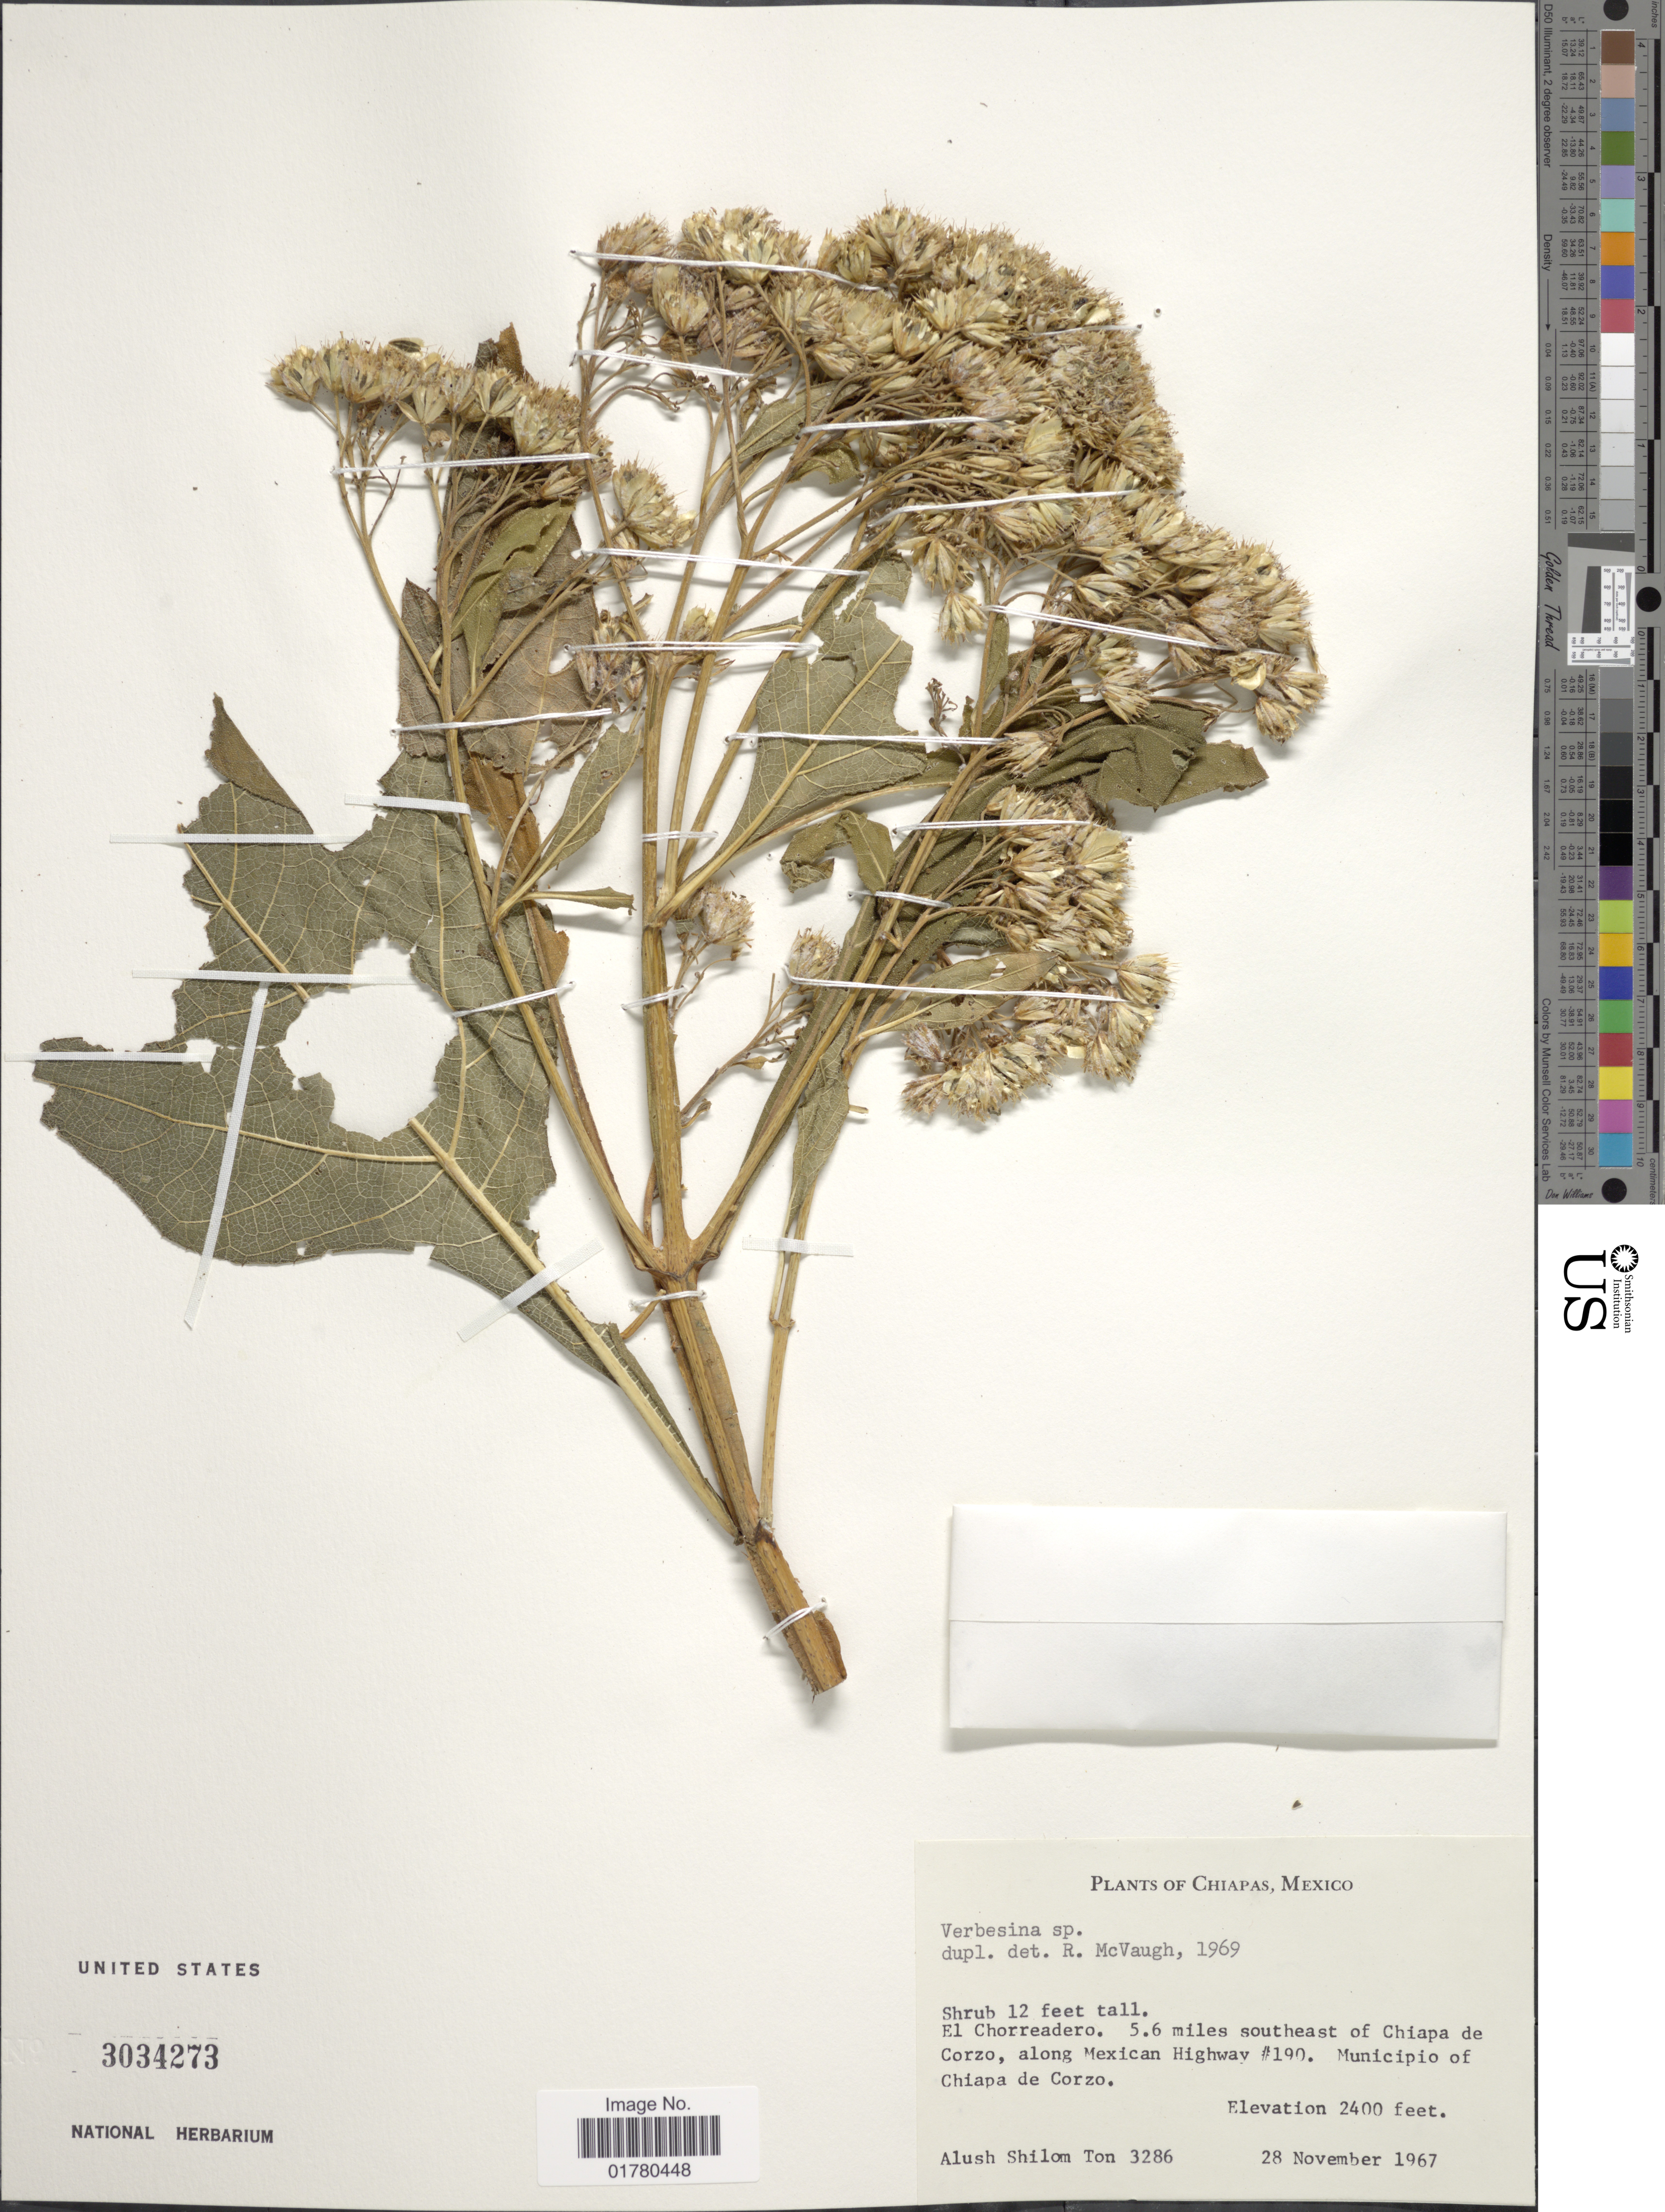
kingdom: Plantae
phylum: Tracheophyta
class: Magnoliopsida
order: Asterales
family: Asteraceae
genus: Verbesina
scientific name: Verbesina sp.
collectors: A. M. Ton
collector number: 3286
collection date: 1967-11-28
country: Mexico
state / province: Chiapas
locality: El Chorreadero, 5.6 miles southeast of Chiapa de Corzo, along Mexican Highway # 190. Munucipio of Chiapa de Corzo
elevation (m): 732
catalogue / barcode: US 3034273